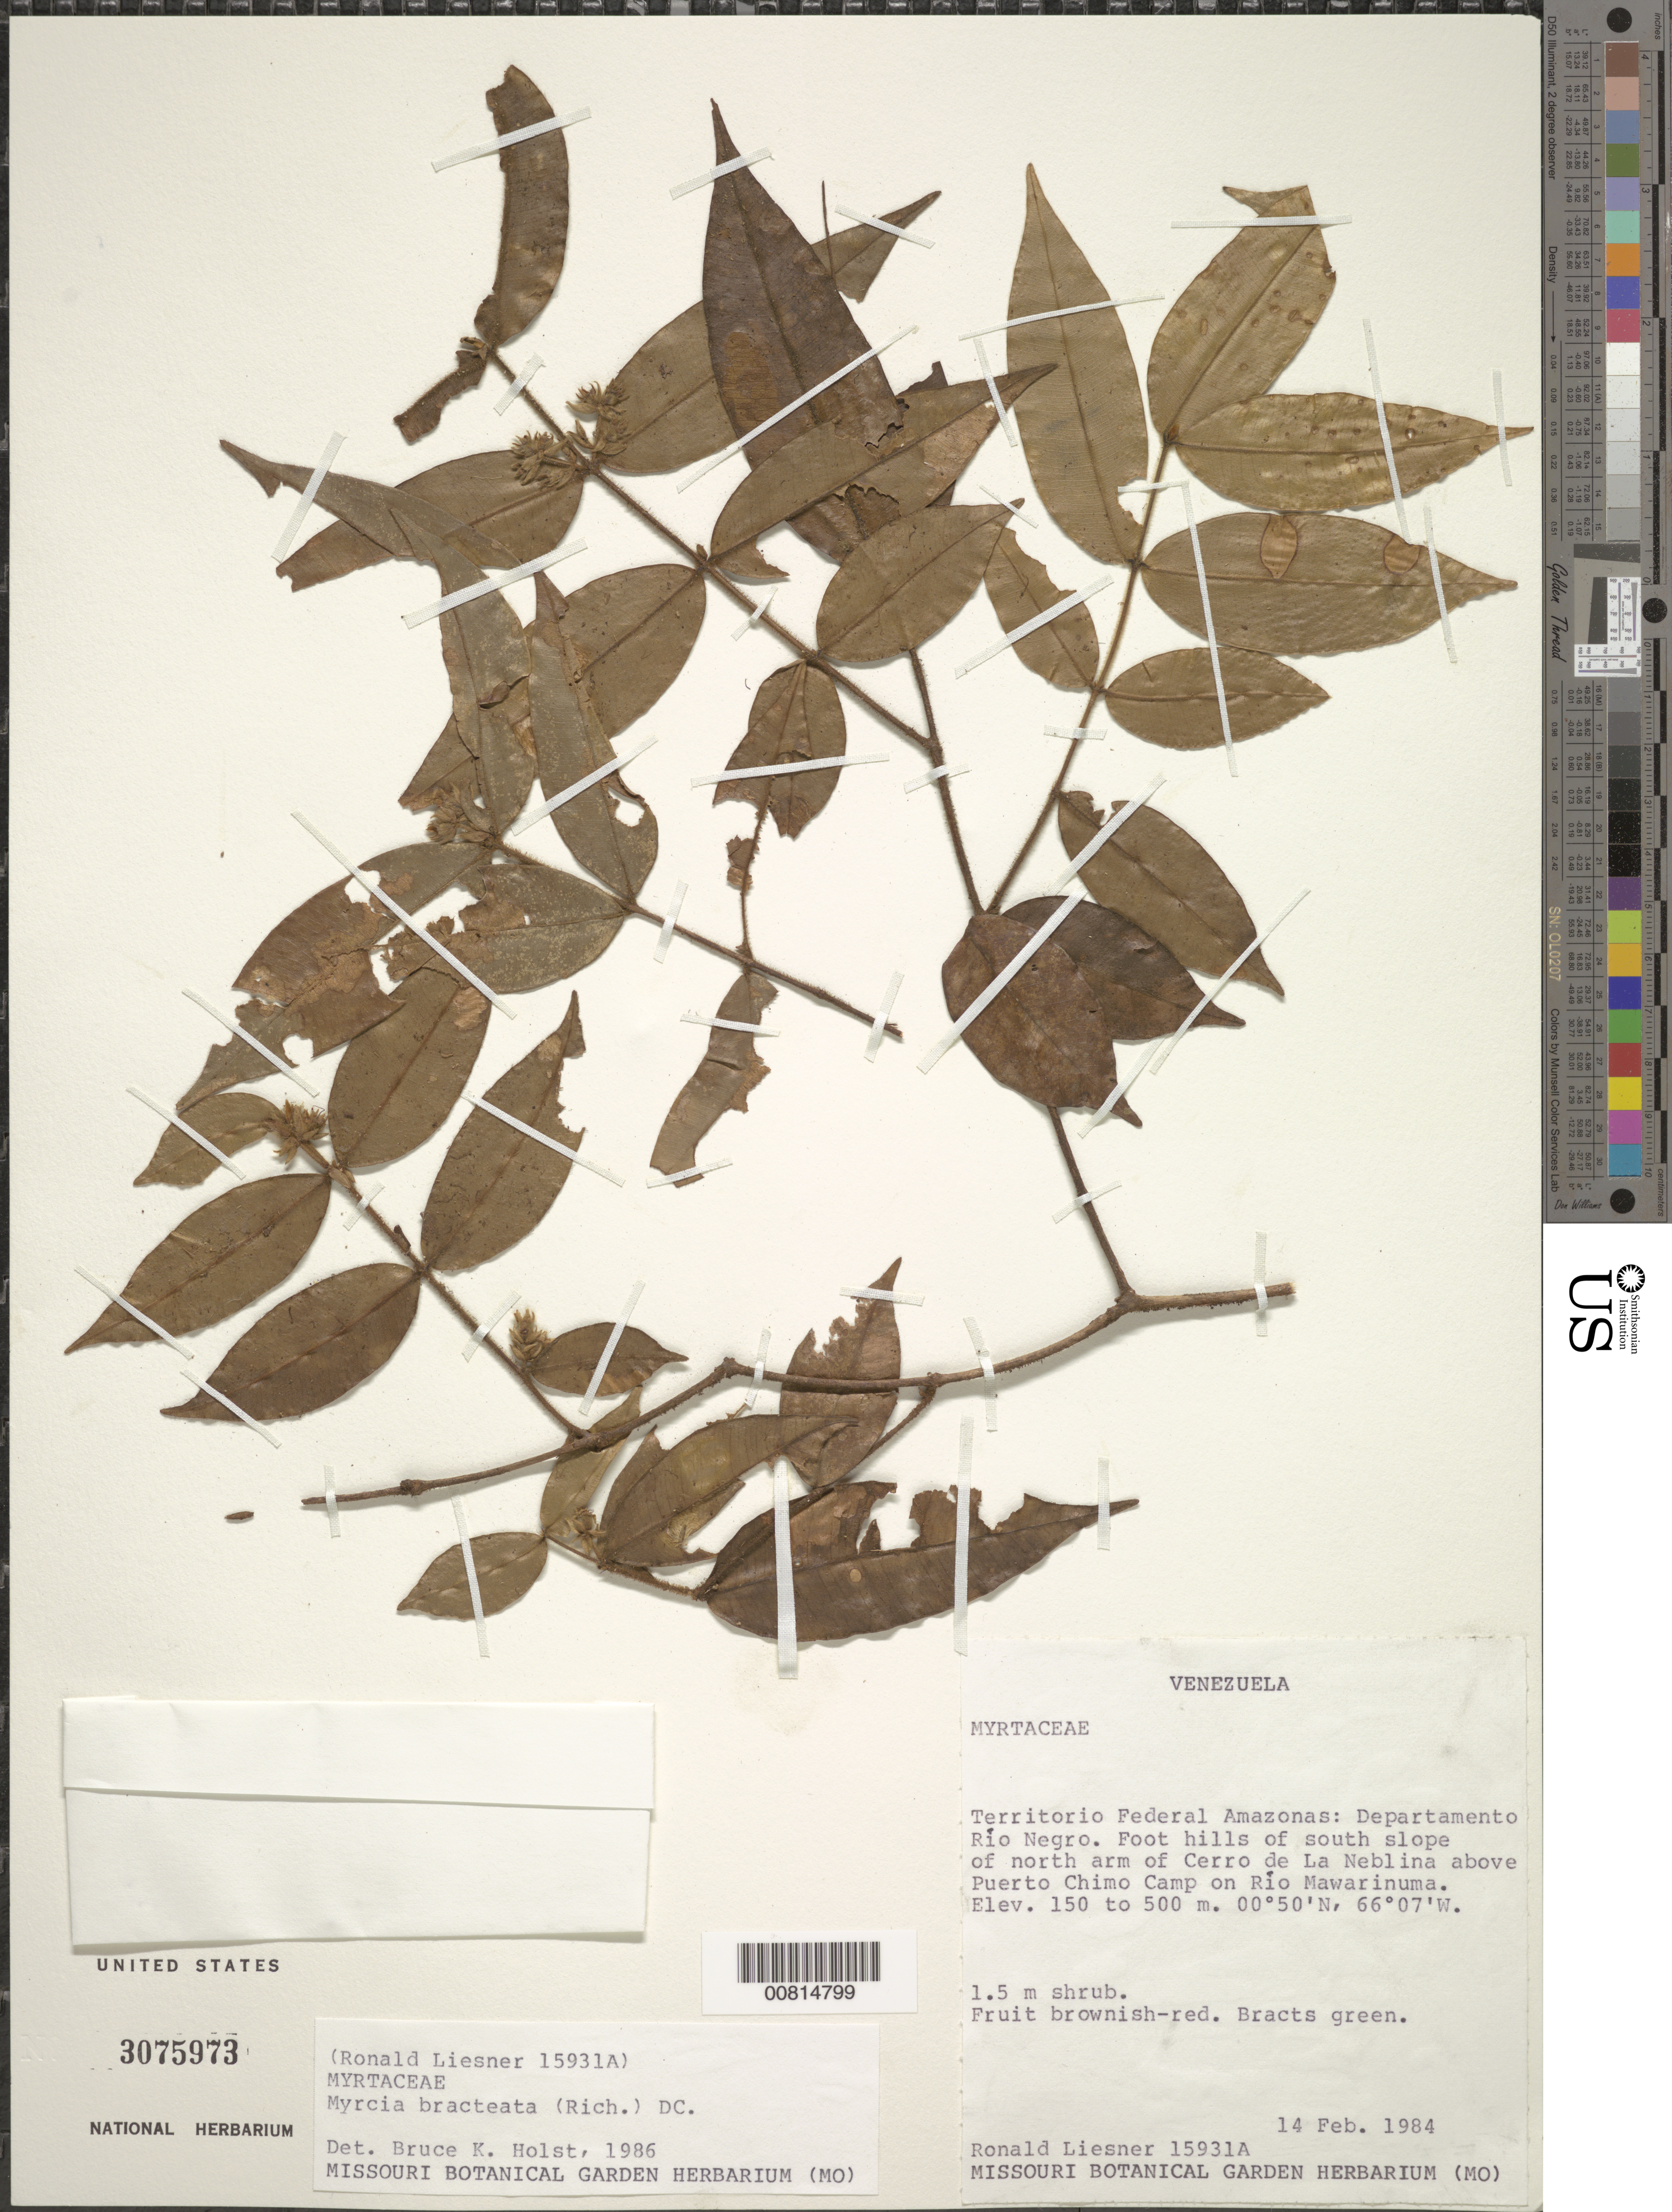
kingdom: Plantae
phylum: Tracheophyta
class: Magnoliopsida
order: Myrtales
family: Myrtaceae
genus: Myrcia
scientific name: Myrcia bracteata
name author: (Rich.) DC.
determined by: Holst, Bruce K.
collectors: R. L. Liesner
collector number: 15931 a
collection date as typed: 14-Feb-84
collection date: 1984-02-14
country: Venezuela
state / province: Amazonas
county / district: Río Negro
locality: Cerro de La Neblina, N arm, above Puerto Chimo Camp on Río Mawarinuma; 6 km by air E of La Neblina Base Camp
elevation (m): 150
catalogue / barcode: US 3075973